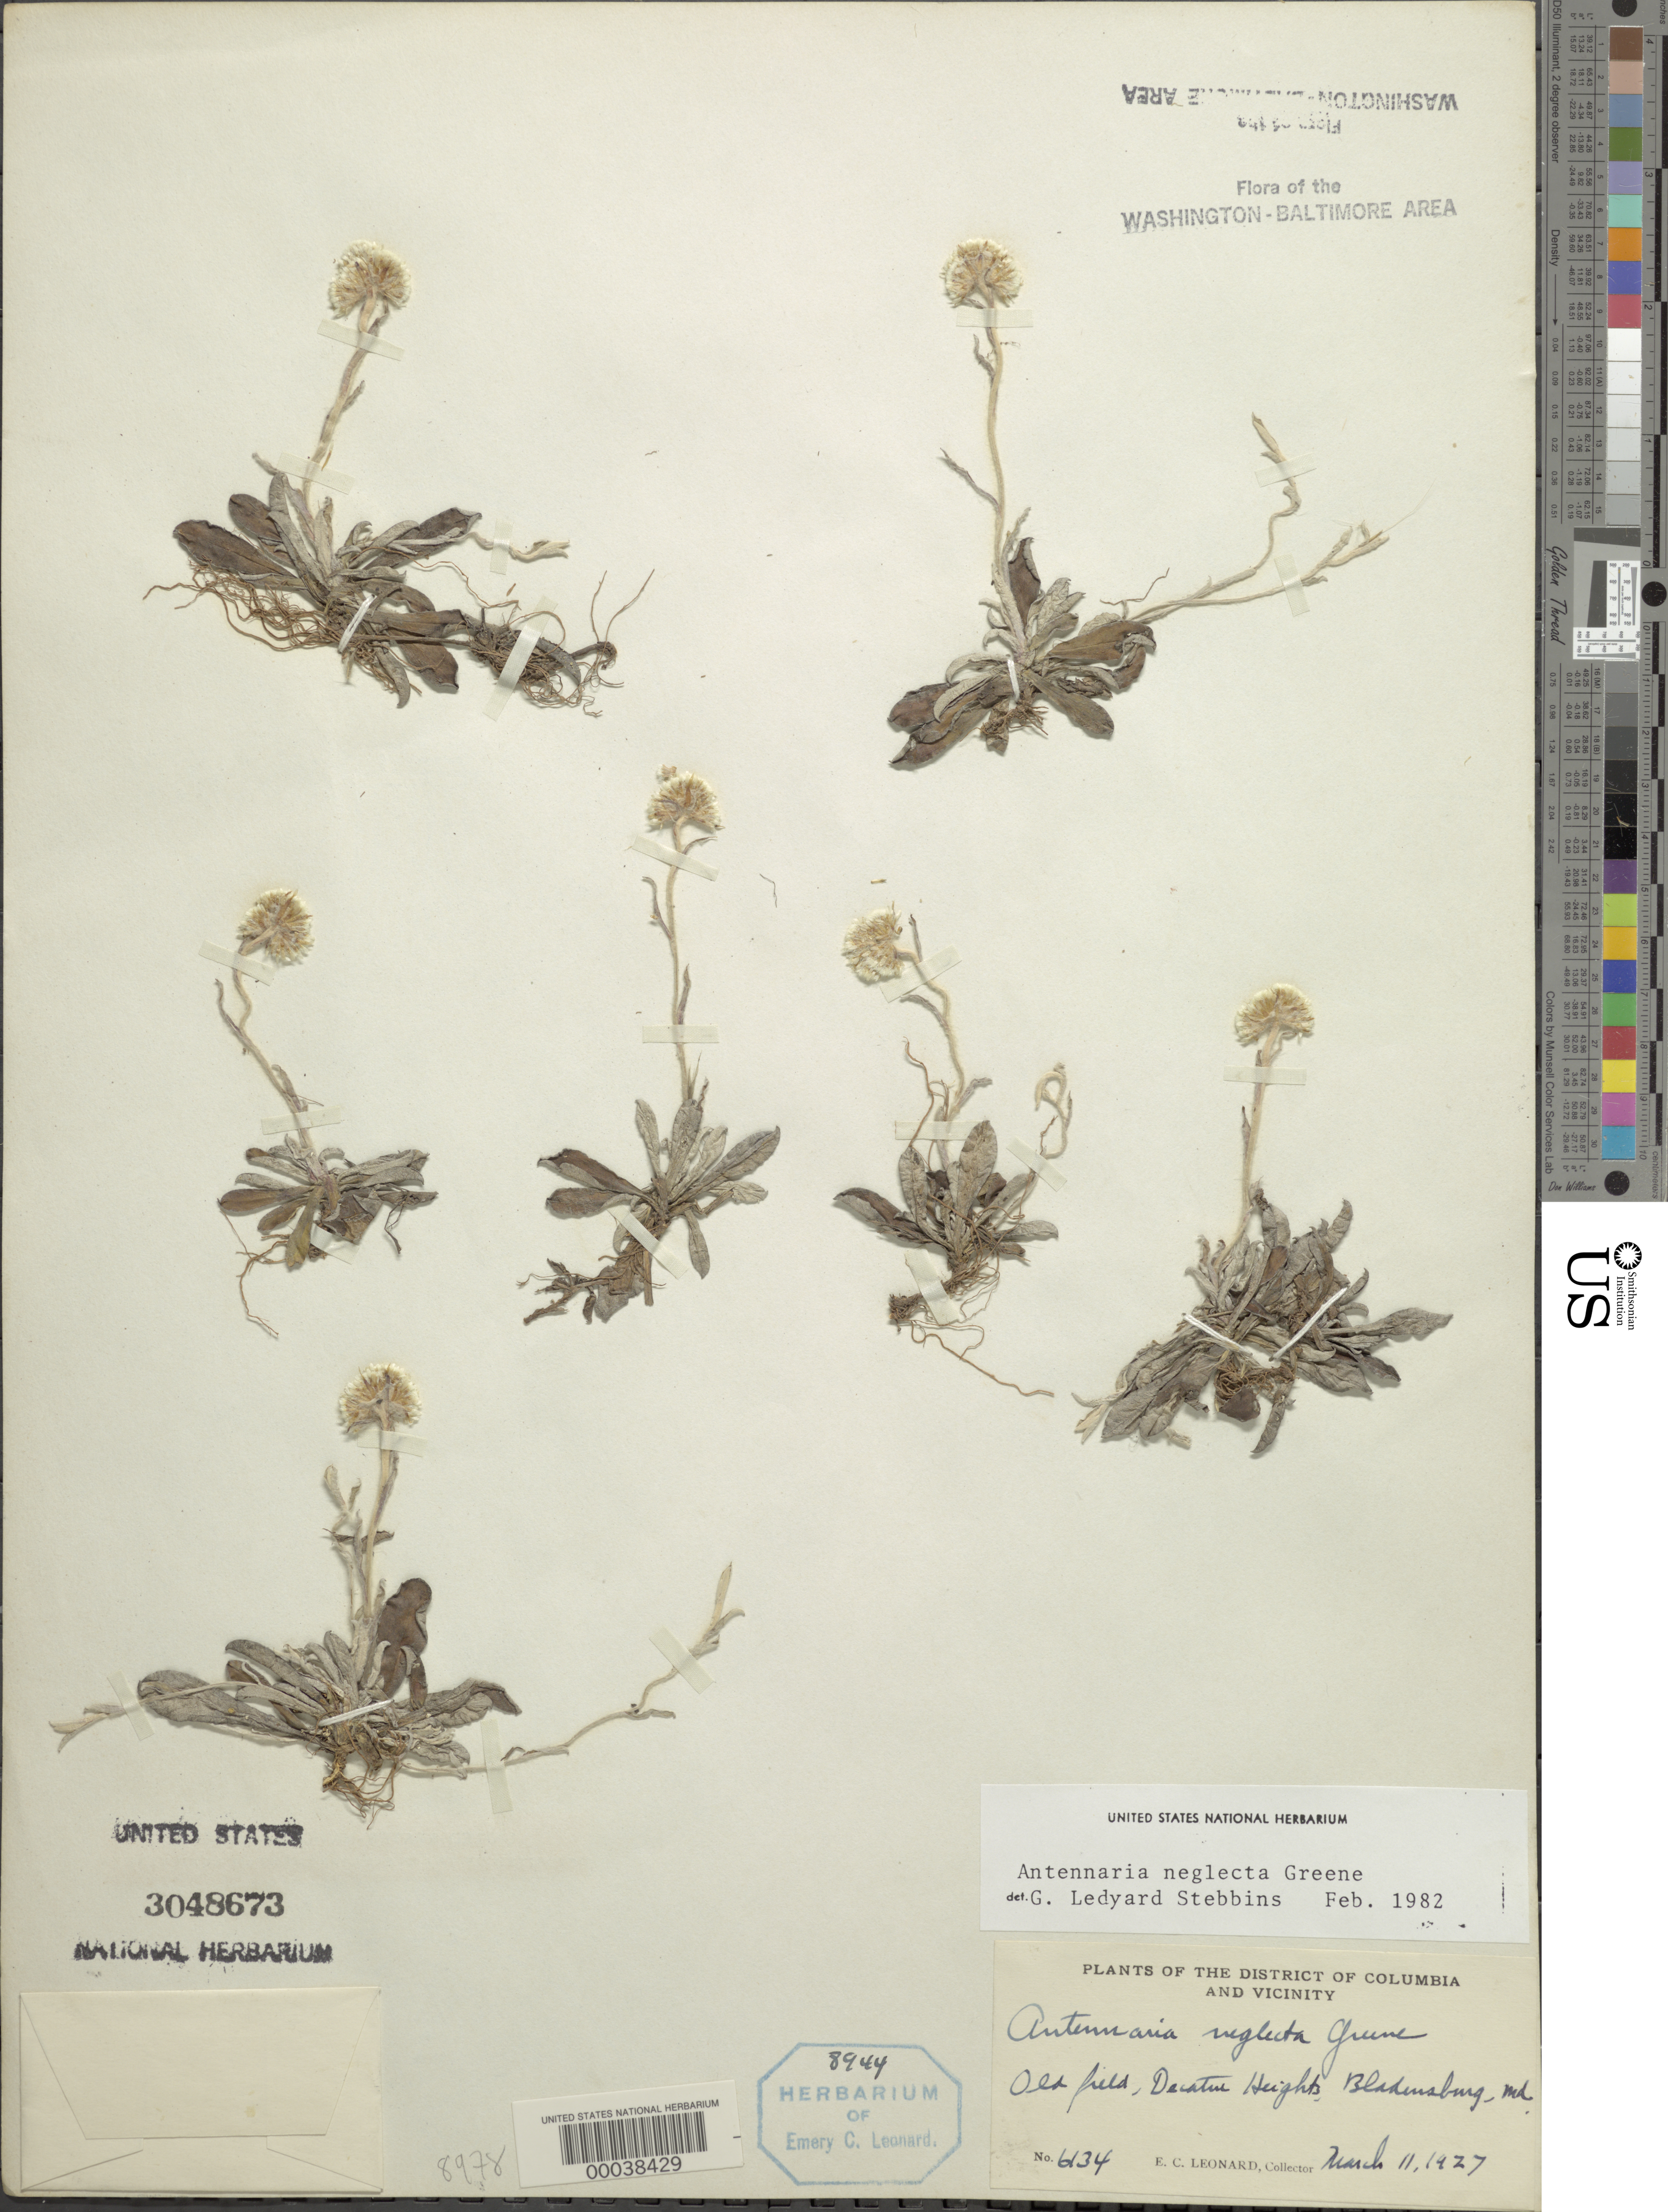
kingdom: Plantae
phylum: Tracheophyta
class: Magnoliopsida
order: Asterales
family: Asteraceae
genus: Antennaria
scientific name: Antennaria neglecta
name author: Greene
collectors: E. C. Leonard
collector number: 6134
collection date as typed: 11 Mar 1927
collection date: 1927-03-11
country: United States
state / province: Maryland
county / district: Prince George's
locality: Decatur Heights, Bladensburg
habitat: Old field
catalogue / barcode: US 3048673